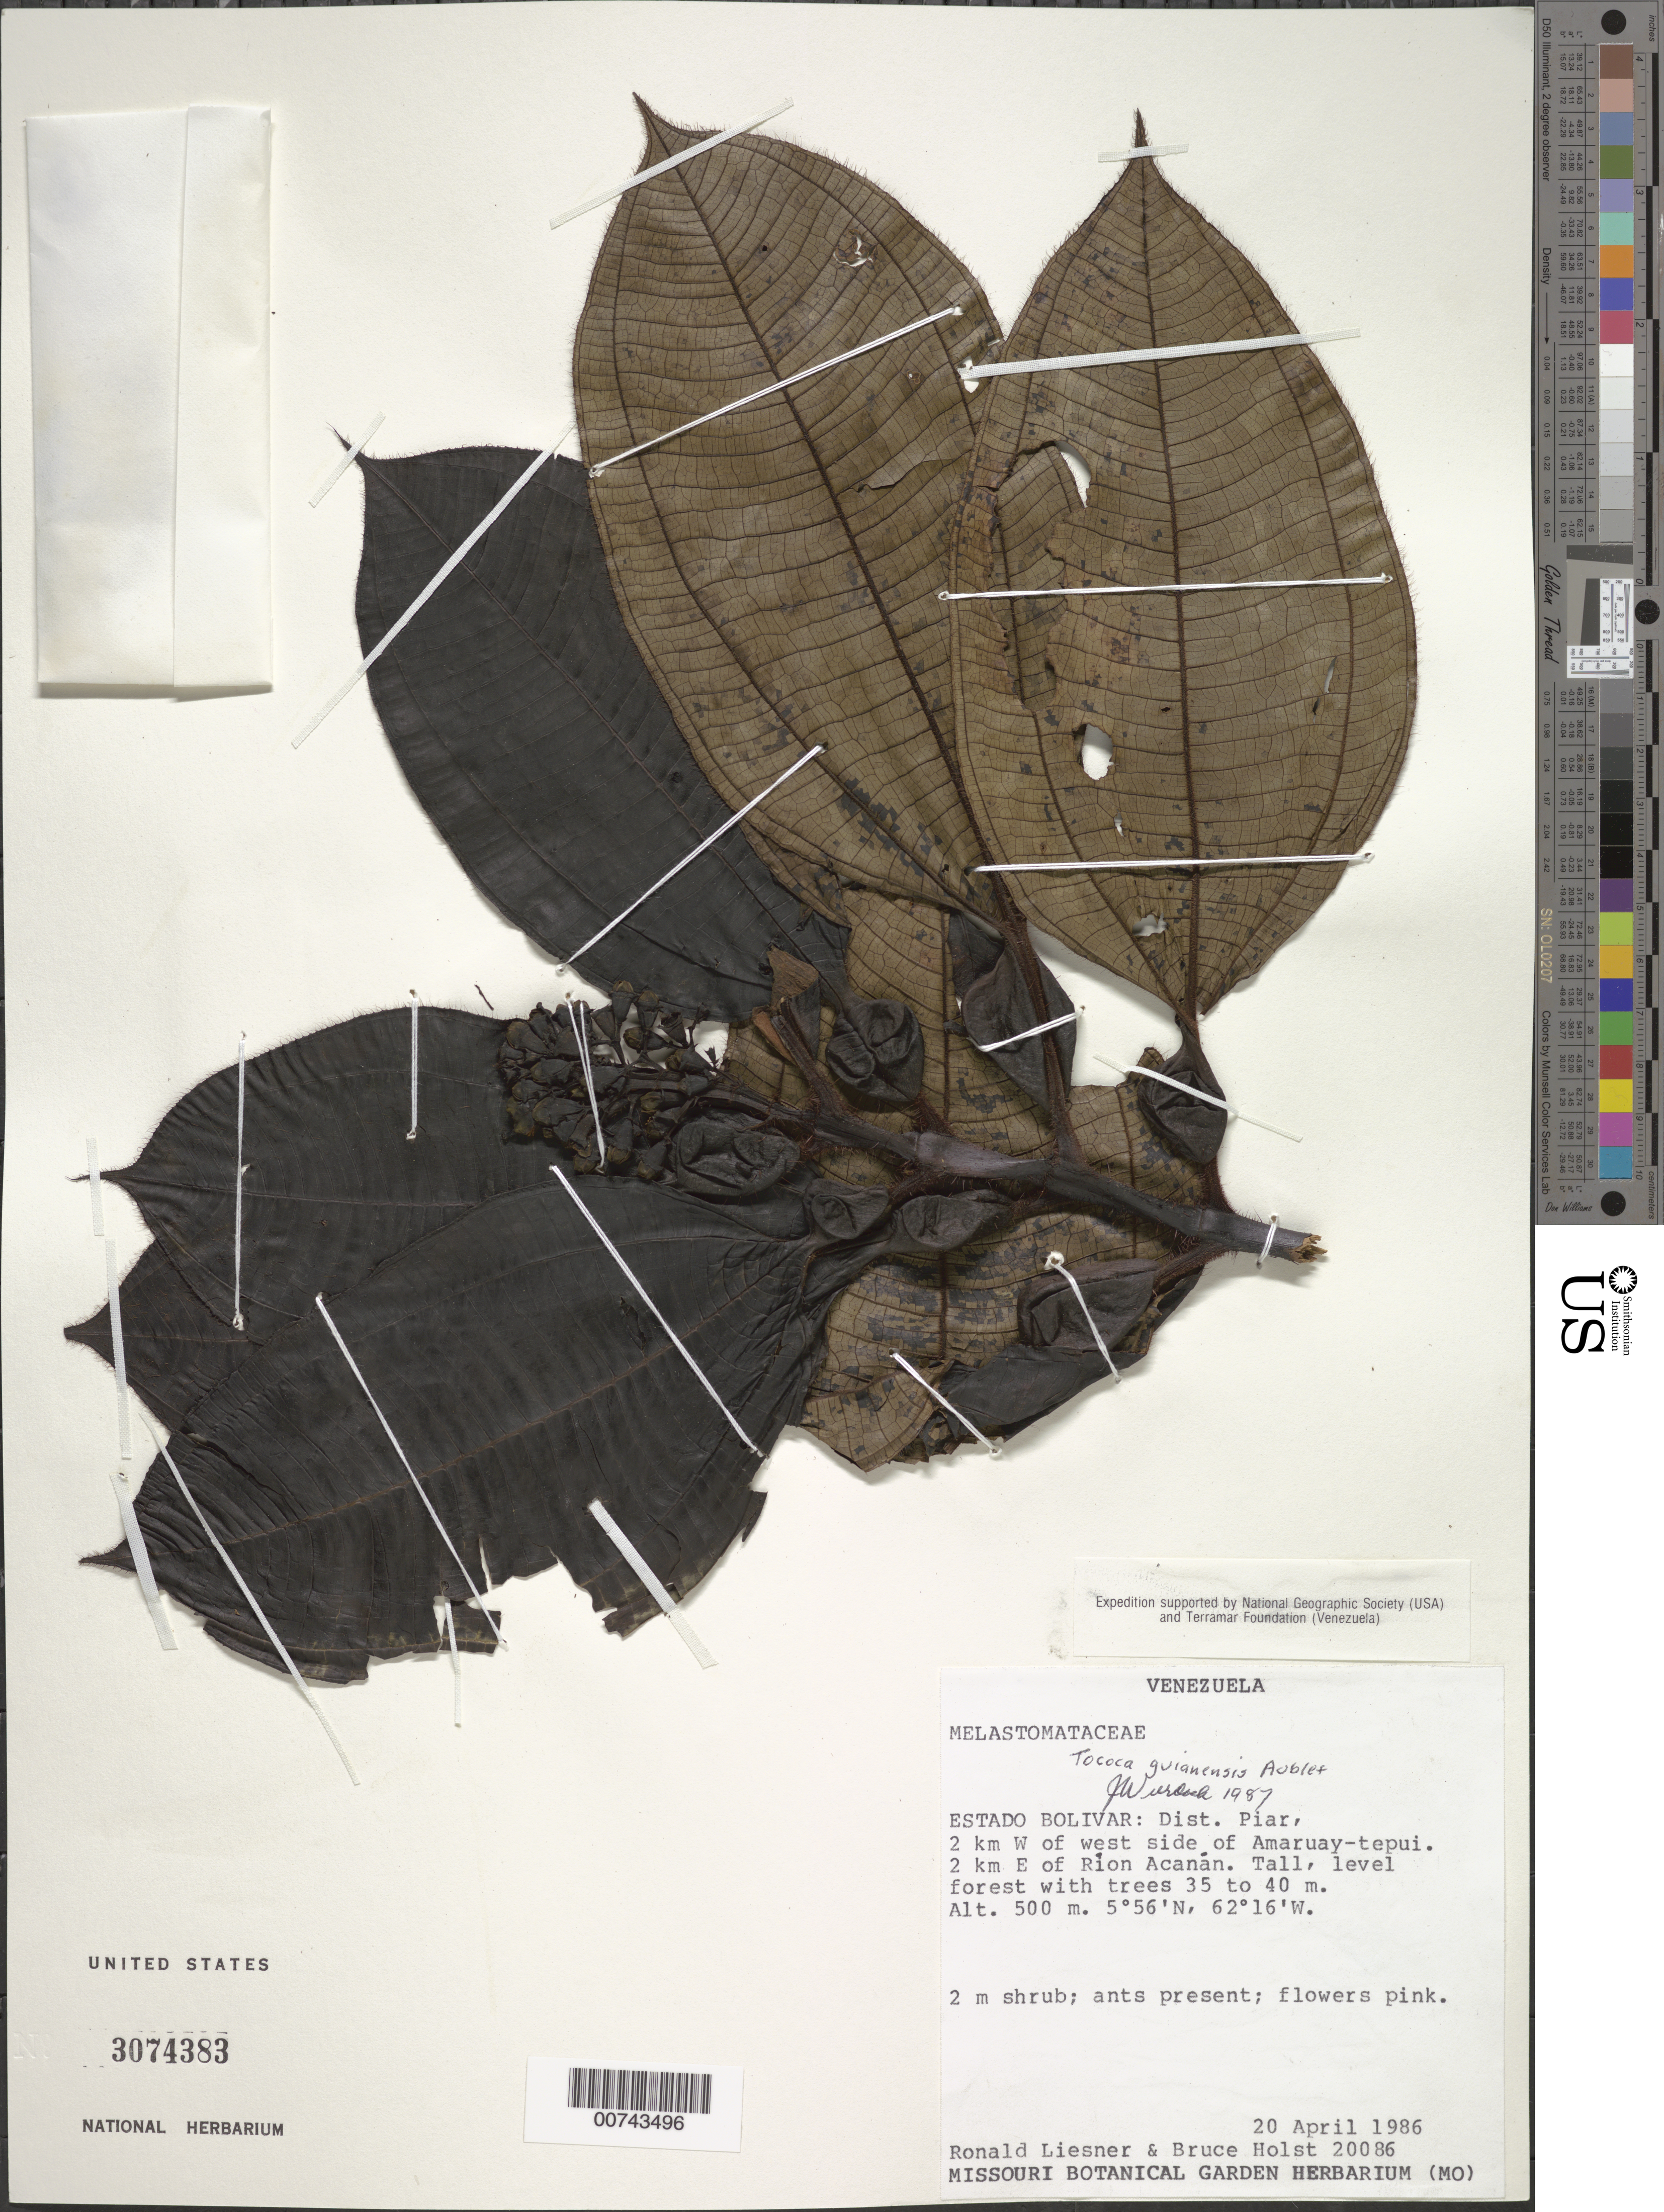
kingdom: Plantae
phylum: Tracheophyta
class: Magnoliopsida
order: Myrtales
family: Melastomataceae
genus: Tococa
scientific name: Tococa guianensis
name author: Aubl.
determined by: Wurdack, John J., (US), US (UNITED STATES)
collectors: R. L. Liesner & B. Holst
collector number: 20086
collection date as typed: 20-Apr-86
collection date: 1986-04-20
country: Venezuela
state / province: Bolívar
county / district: Piar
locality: Amaruay-tepuí, 2 km W of west side; 2 km E of Ríon Acanan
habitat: Tall, level forest with trees 35 to 40m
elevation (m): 500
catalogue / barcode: US 3074383